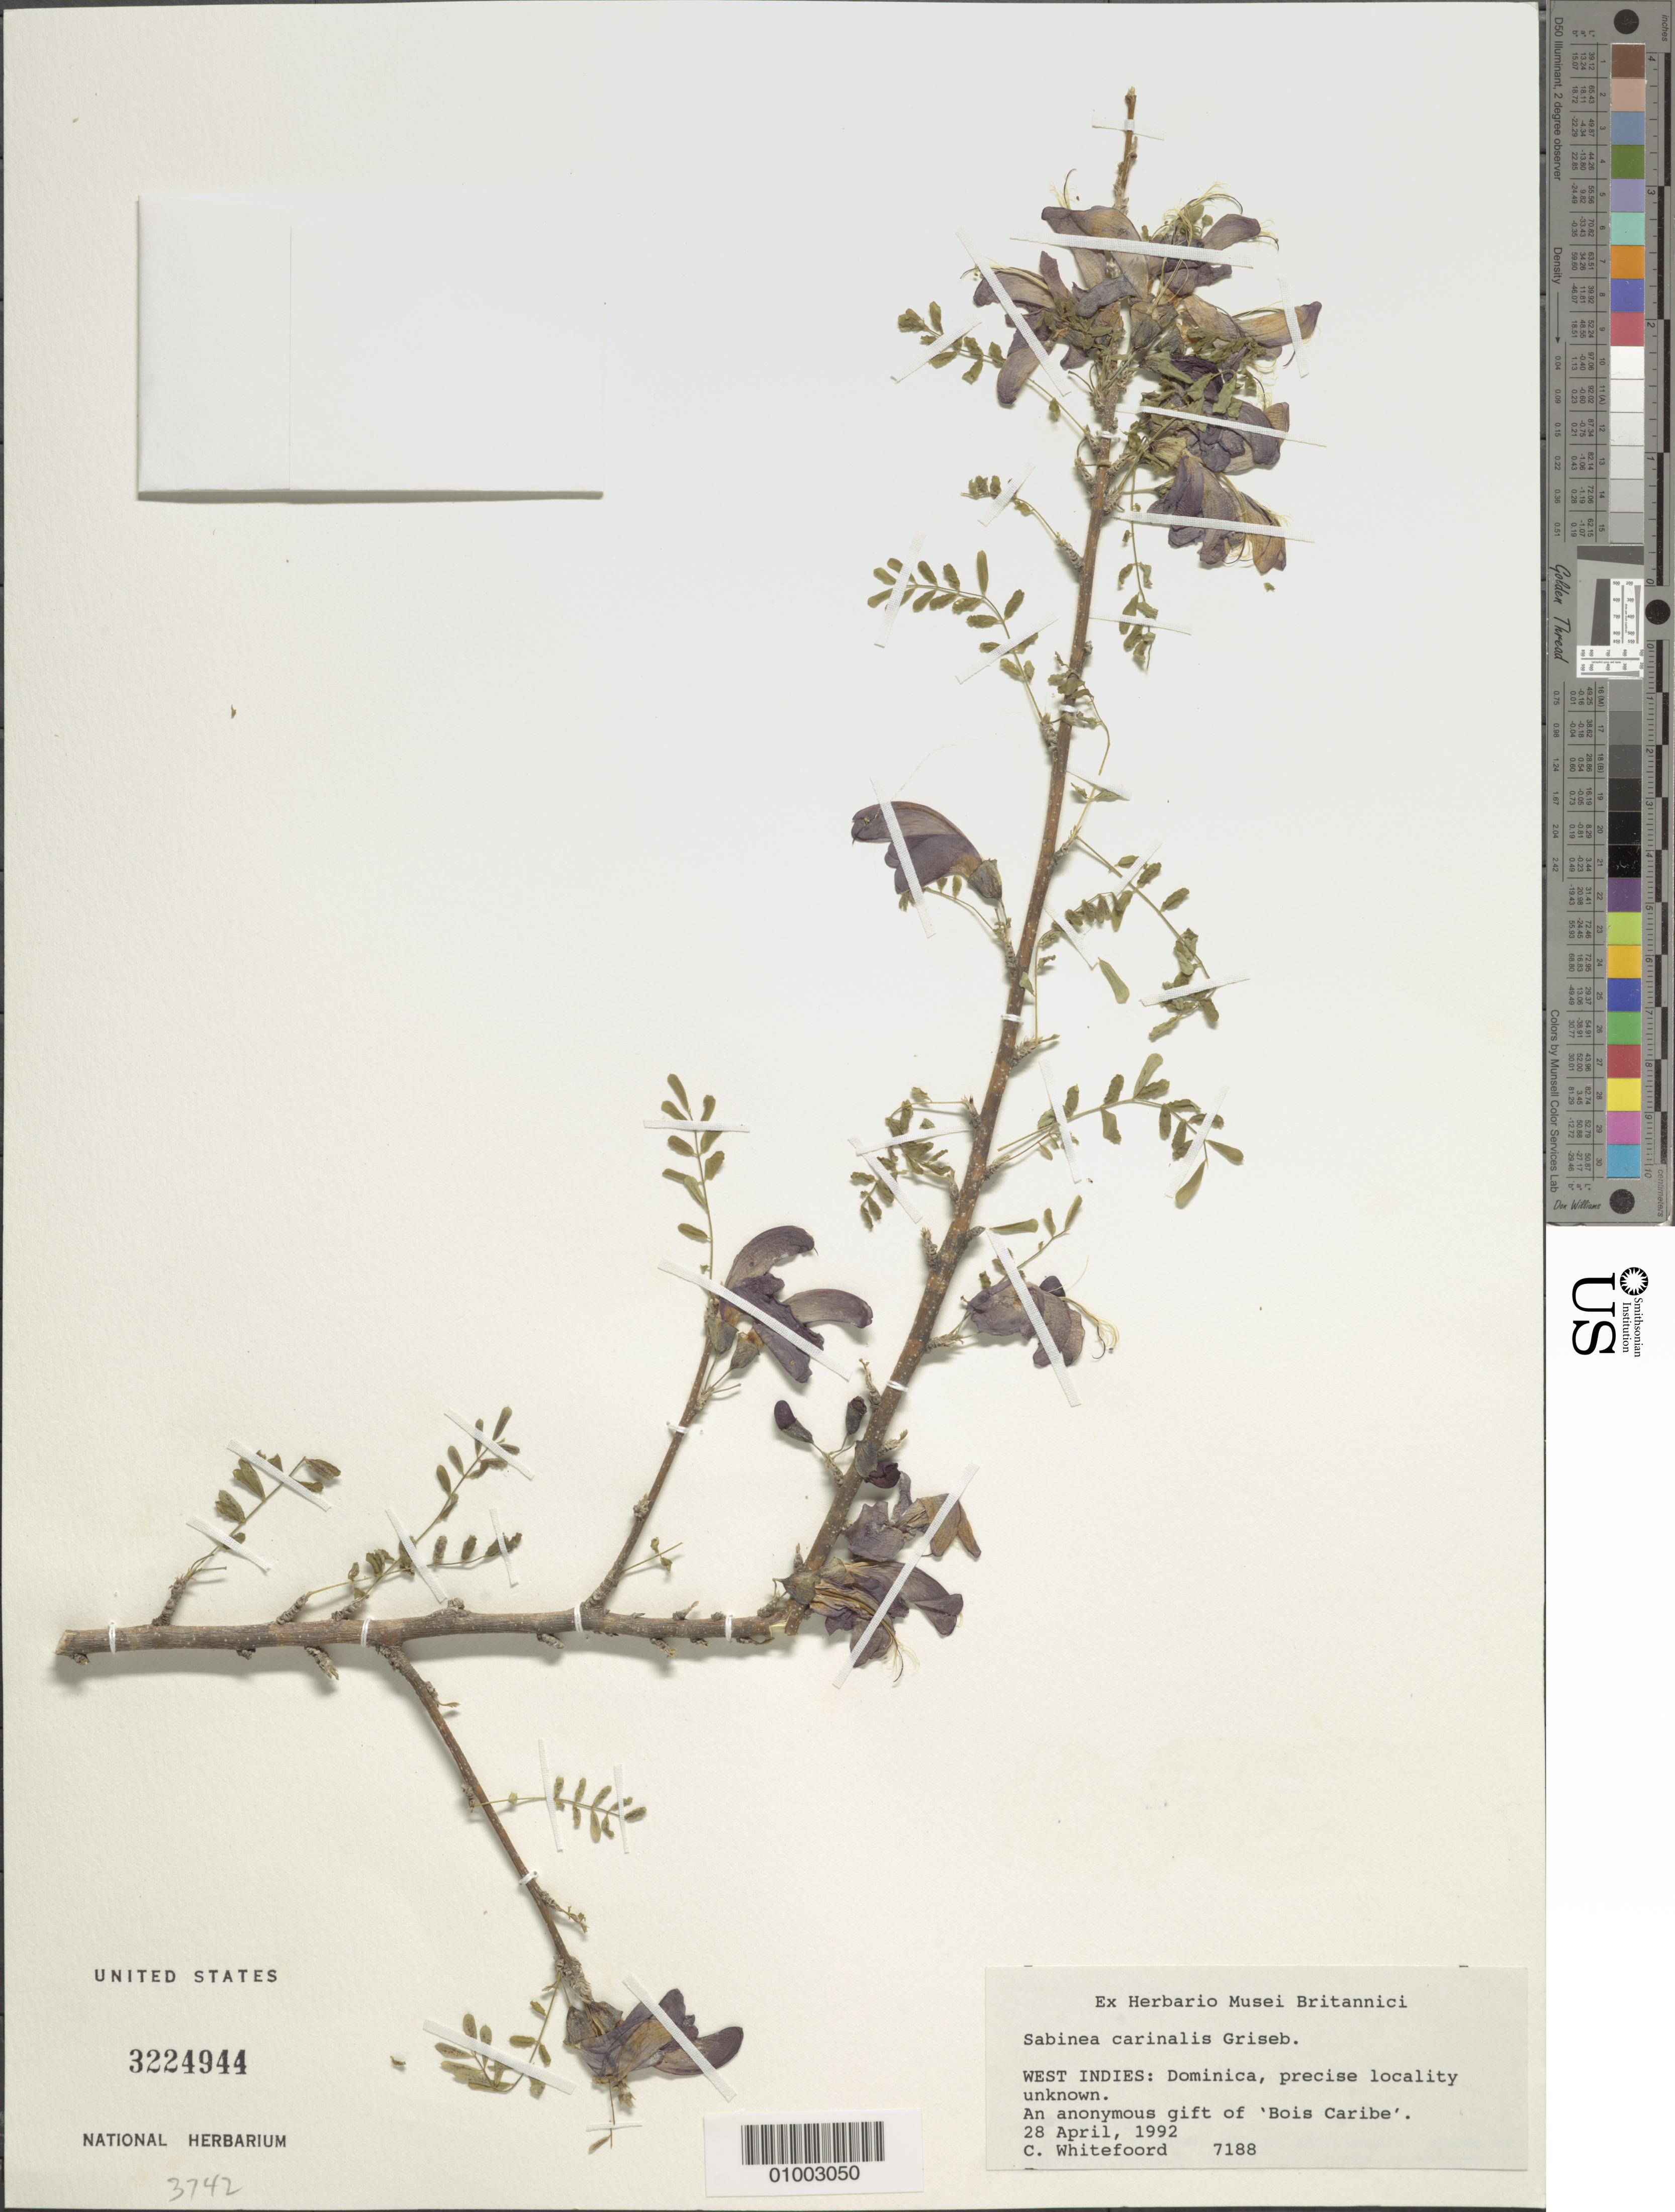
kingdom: Plantae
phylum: Tracheophyta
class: Magnoliopsida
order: Fabales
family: Fabaceae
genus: Poitea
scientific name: Poitea carinalis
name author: (Griseb.) Lavin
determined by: Strong, Mark T., (BOT), Smithsonian Institution - National Museum of Natural History (UNITED STATES)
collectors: C. Whitefoord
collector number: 7188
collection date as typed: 28 Apr 1992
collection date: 1992-04-28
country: Dominica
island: Dominica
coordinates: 0 N, 0 E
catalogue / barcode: US 3224944